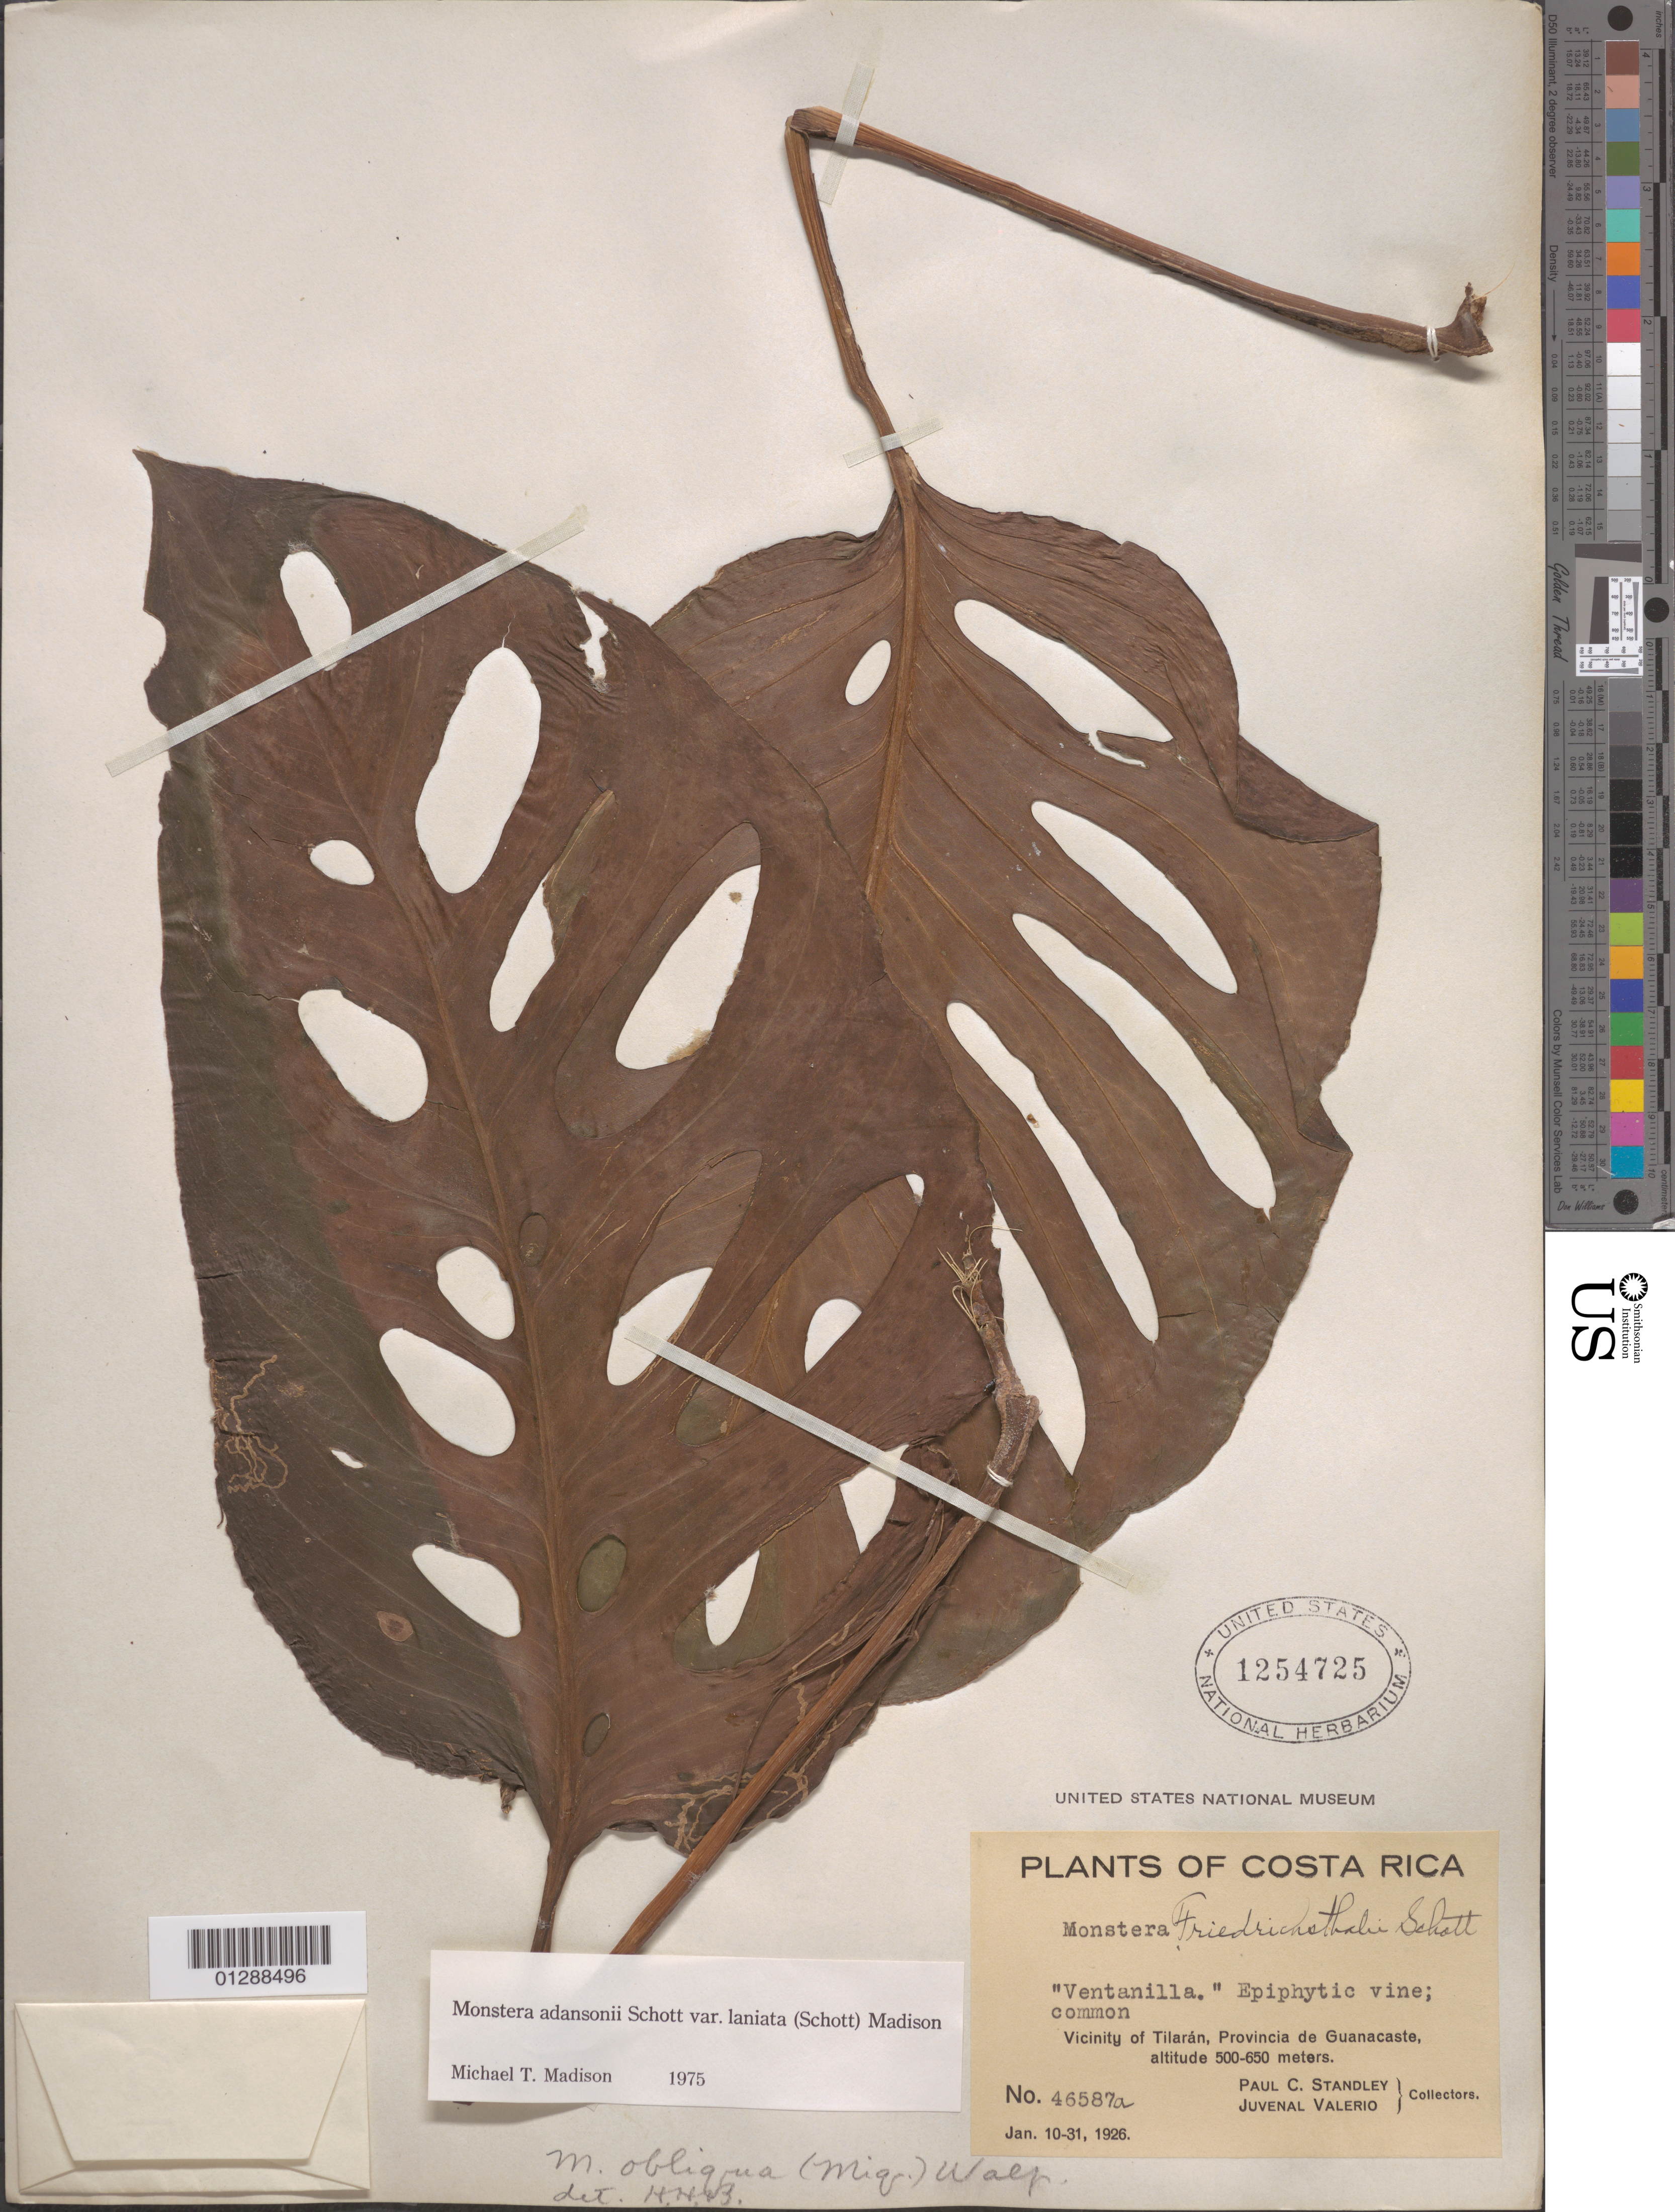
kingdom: Plantae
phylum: Tracheophyta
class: Liliopsida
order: Alismatales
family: Araceae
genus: Monstera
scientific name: Monstera adansonii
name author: Schott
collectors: P. C. Standley & J. Valerio R.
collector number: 46587a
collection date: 1926-01-10/1926-01-31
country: Costa Rica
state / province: Guanacaste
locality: Vicinity of Tilarán.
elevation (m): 500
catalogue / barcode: US 1254725